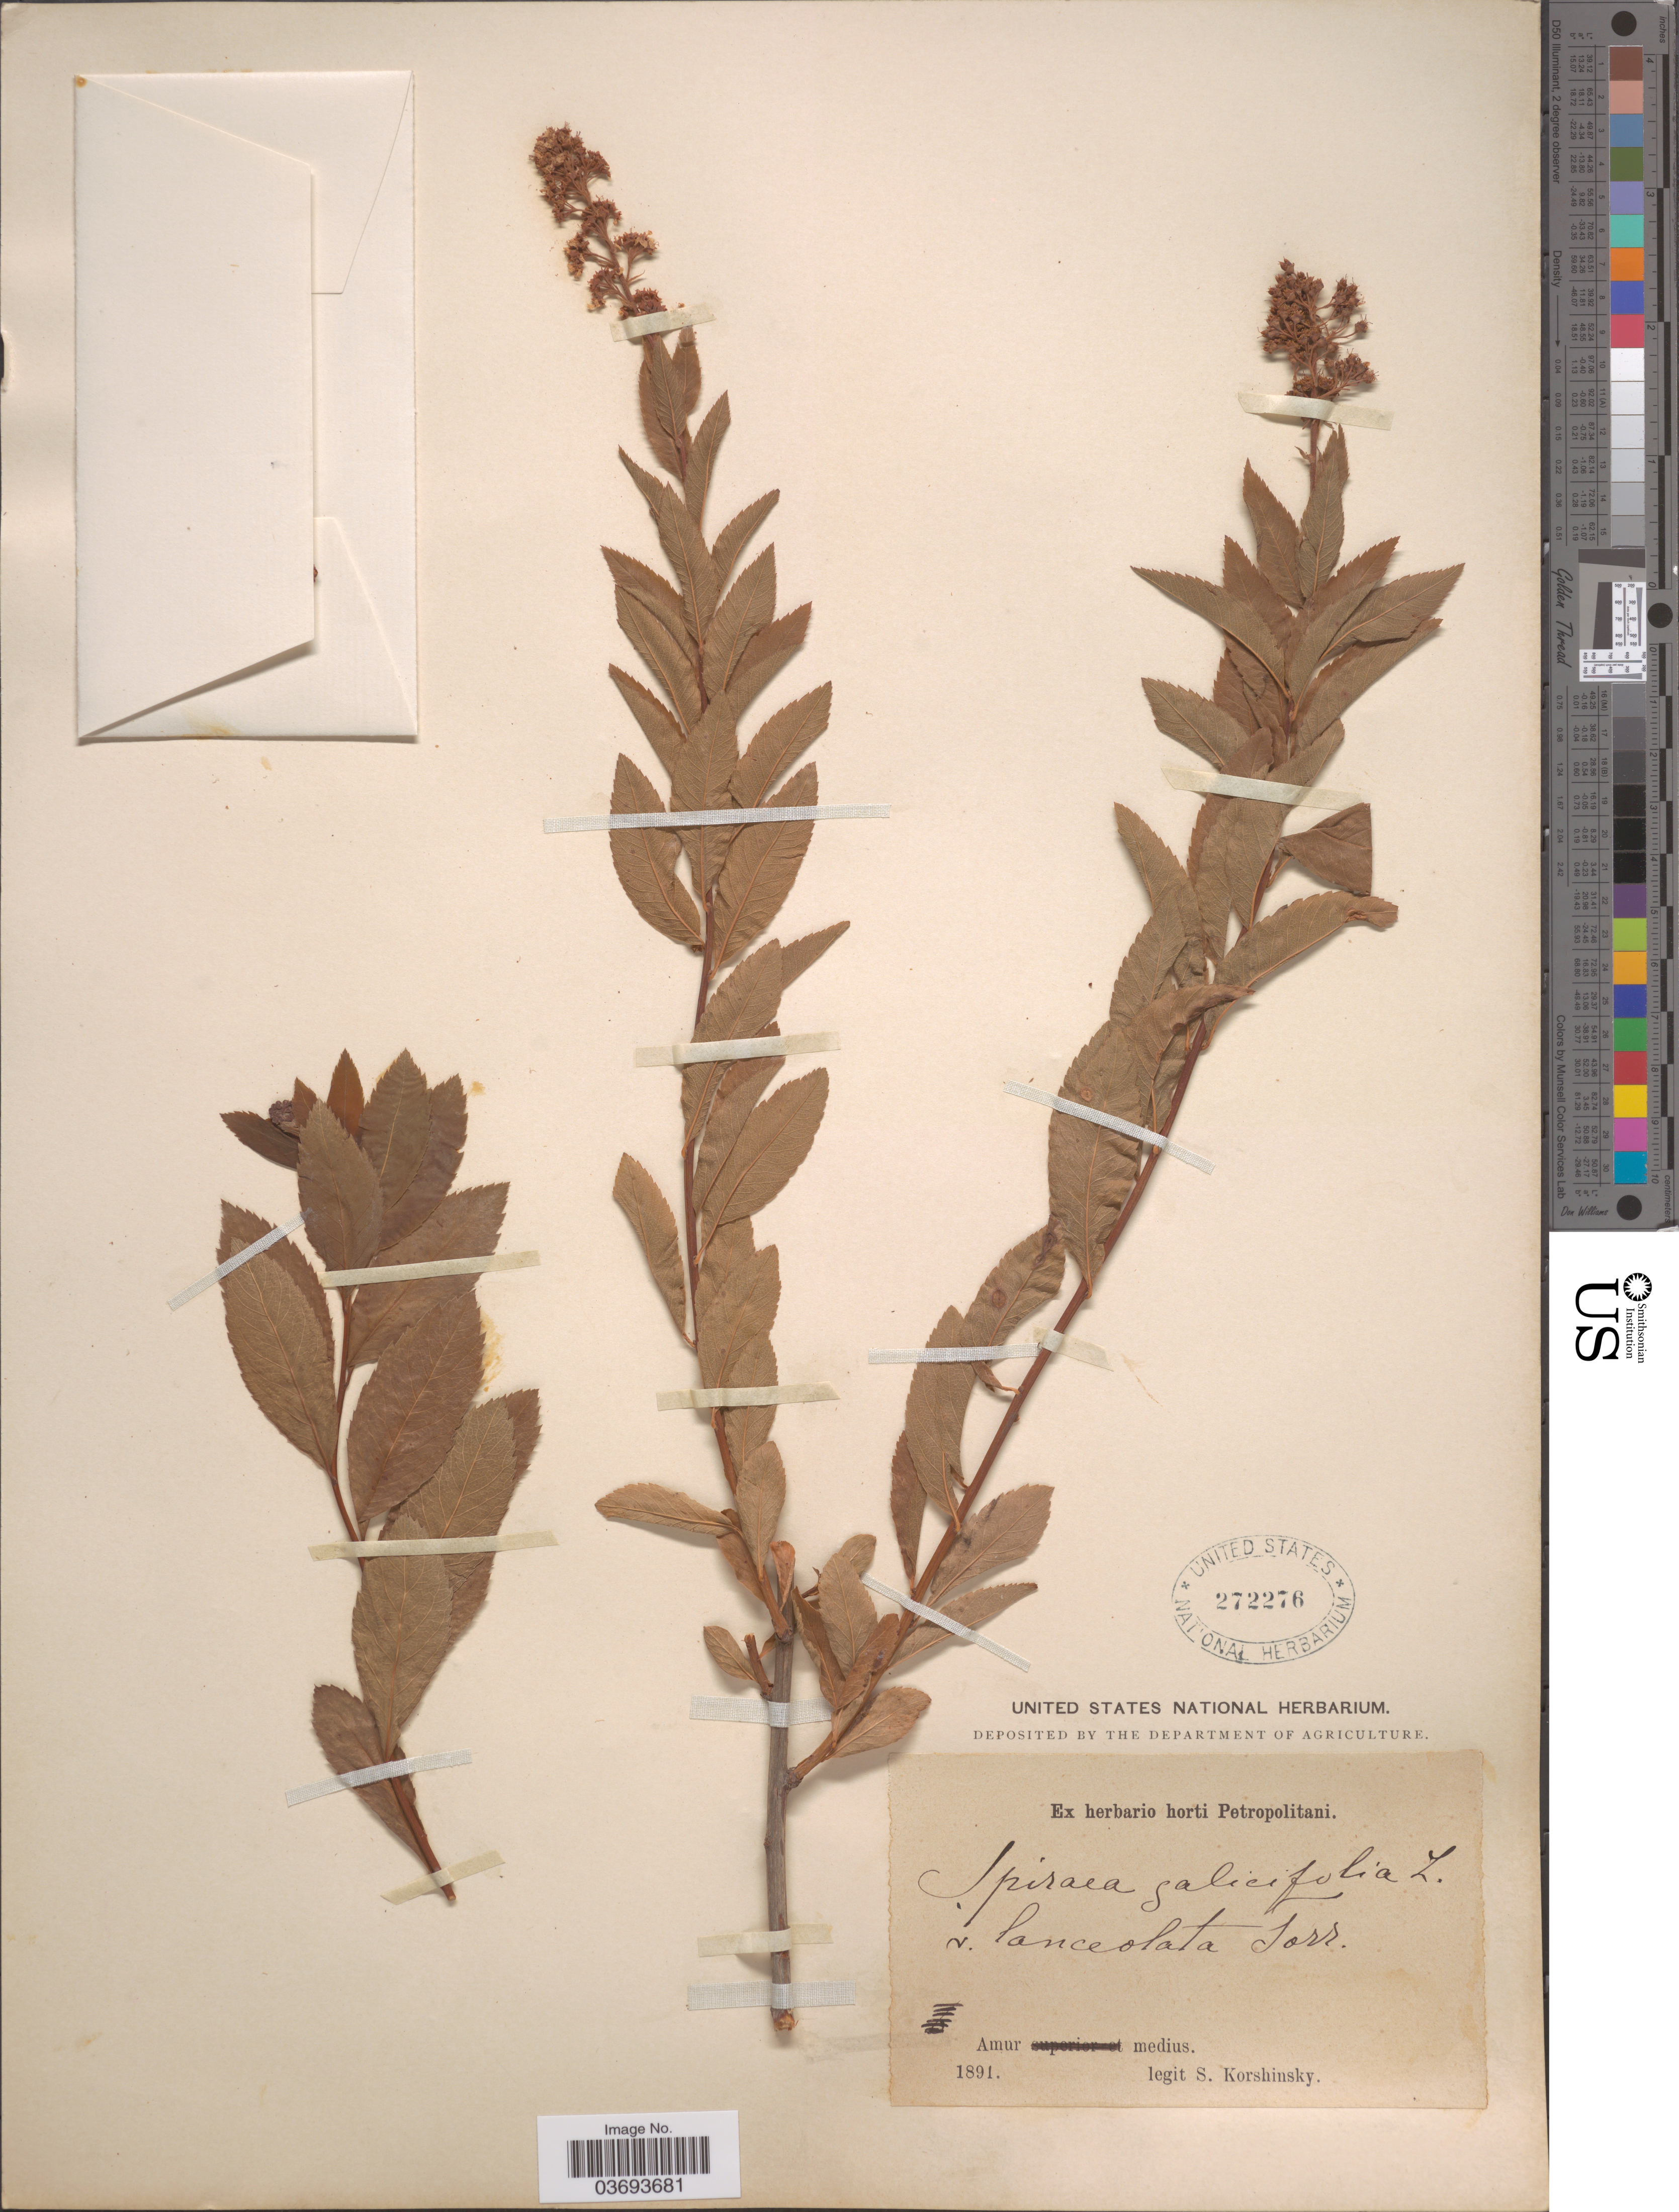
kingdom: Plantae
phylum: Tracheophyta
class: Magnoliopsida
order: Rosales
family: Rosaceae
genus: Spiraea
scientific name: Spiraea salicifolia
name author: L.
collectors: S. I. Korshinsky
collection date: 1891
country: Russian Federation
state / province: Amur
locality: Amur Medius.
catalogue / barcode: US 272276